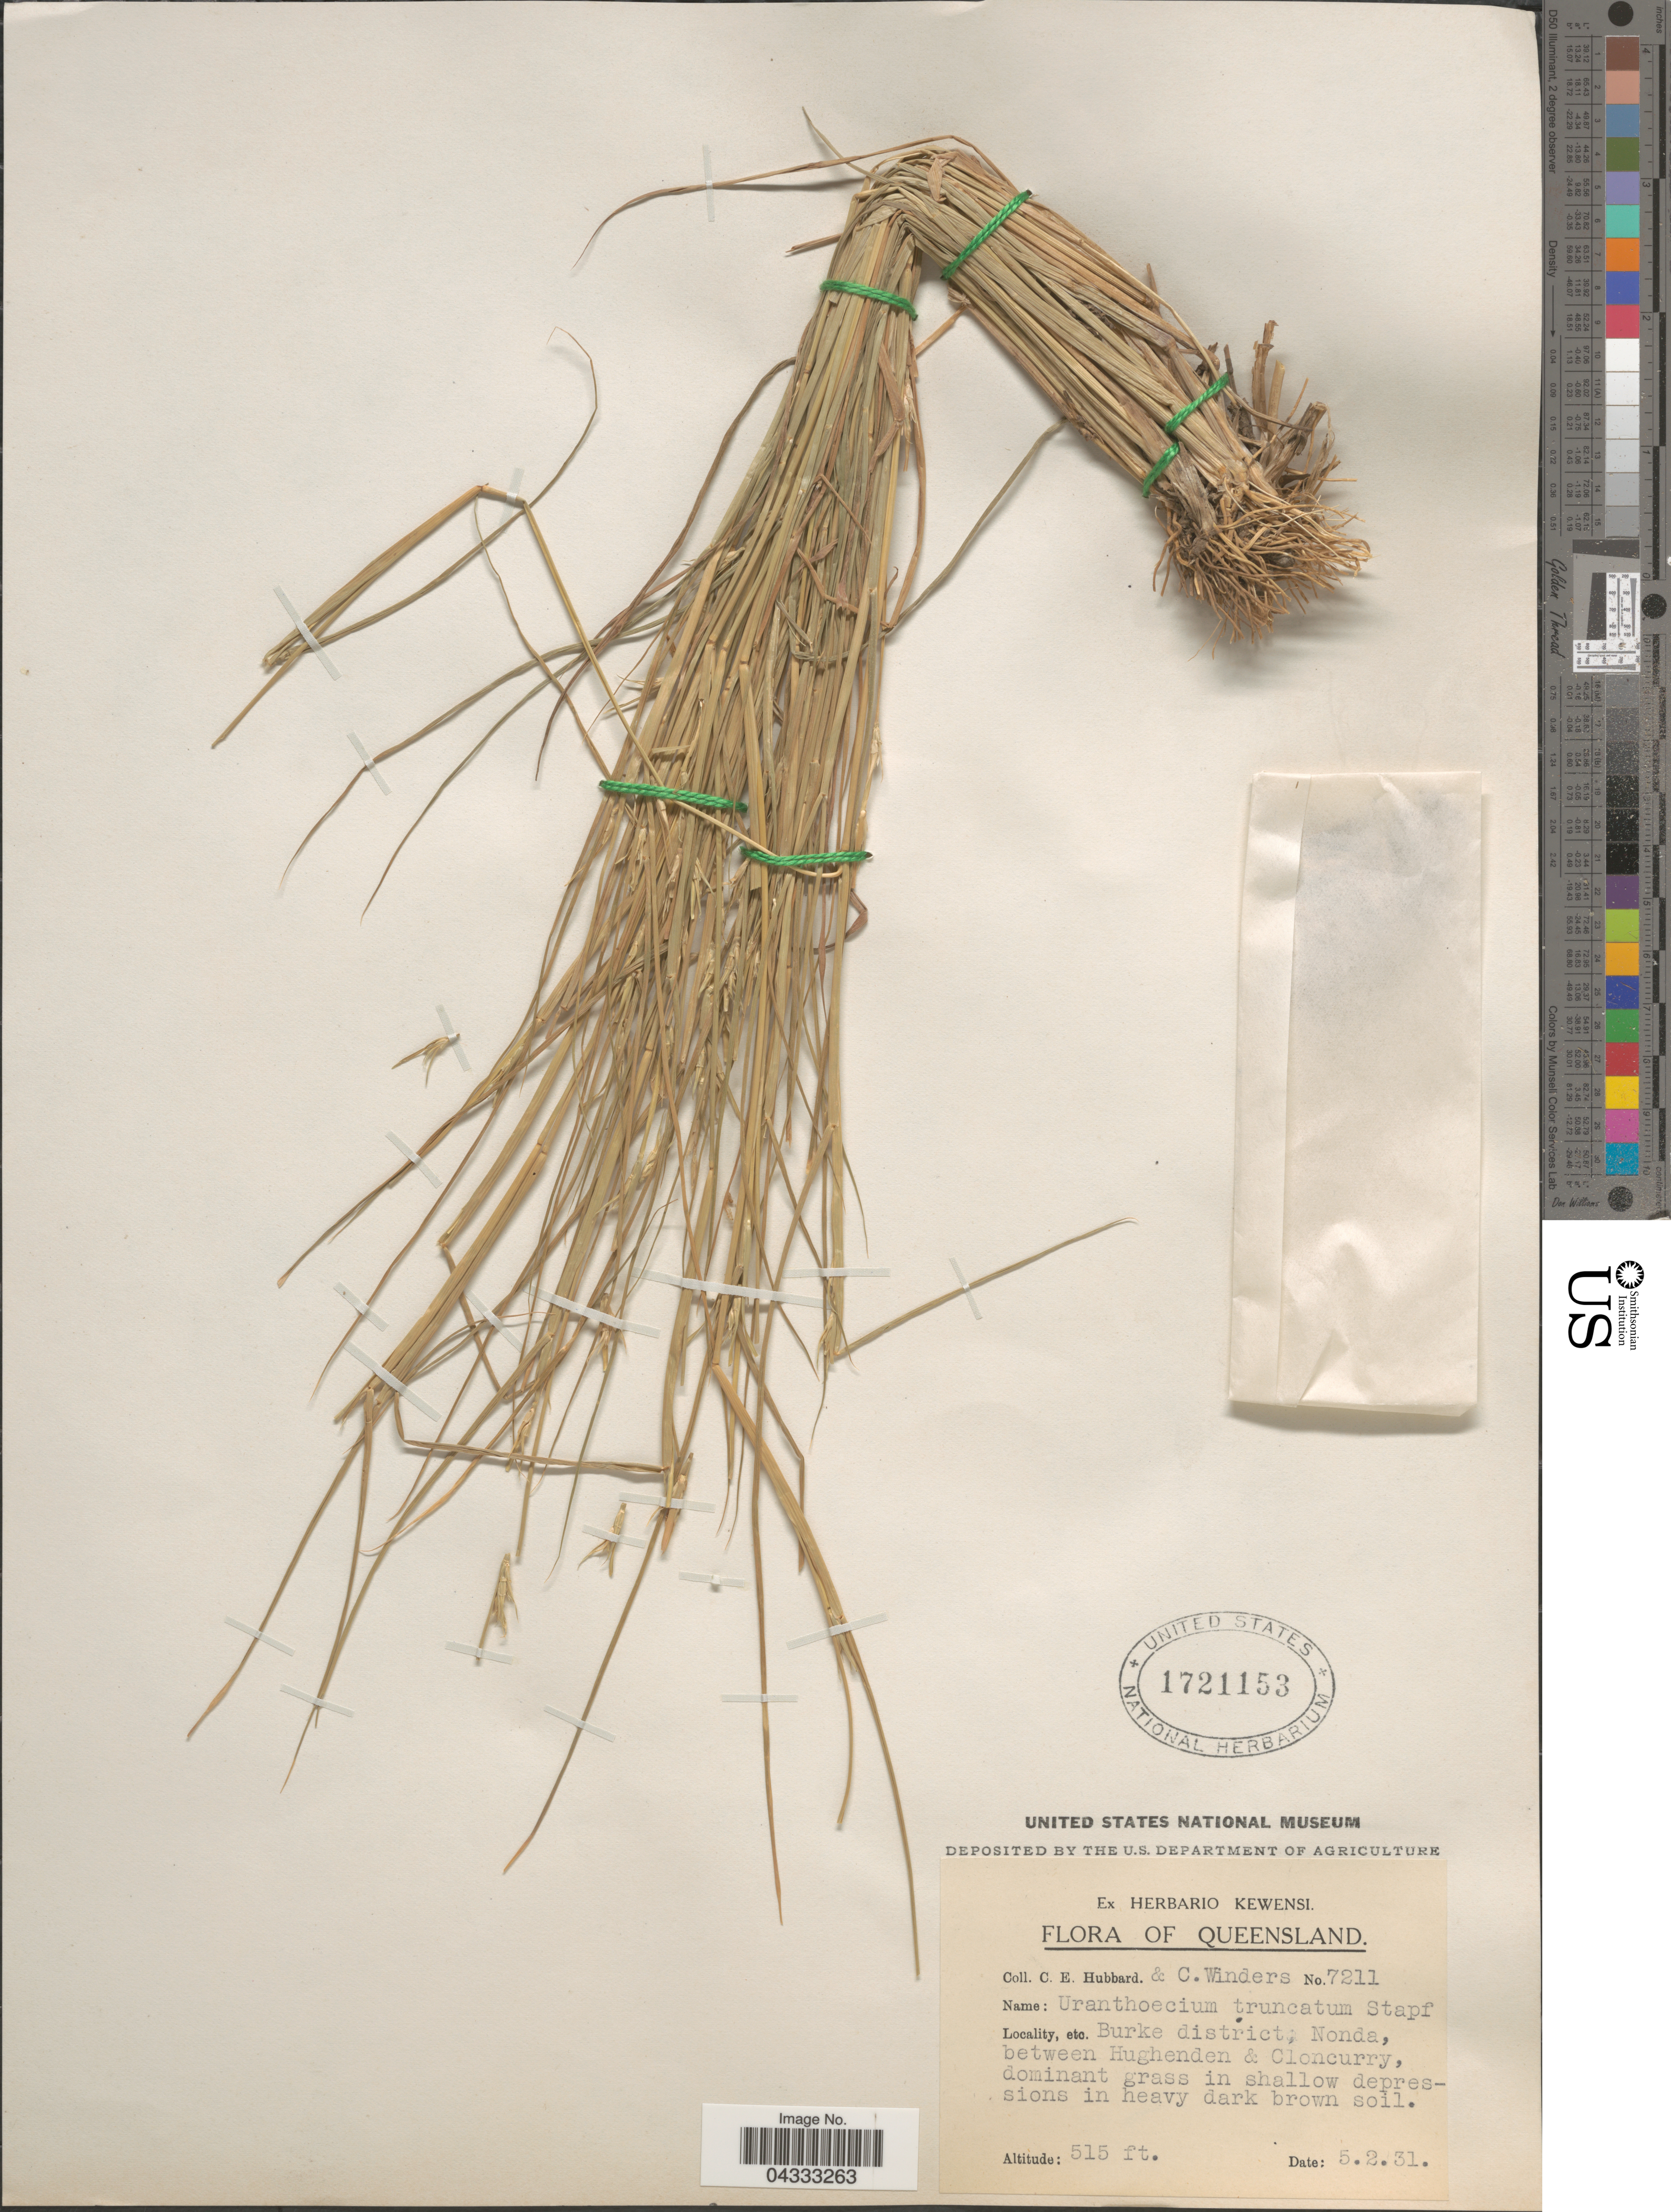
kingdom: Plantae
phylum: Tracheophyta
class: Liliopsida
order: Poales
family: Poaceae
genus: Uranthoecium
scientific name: Uranthoecium truncatum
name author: (Maiden & Betche) Stapf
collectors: C. E. Hubbard & C. Winders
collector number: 7211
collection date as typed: Transcribed d/m/y: 5/2/31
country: Australia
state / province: Queensland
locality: Burke District; Nonda, between Hughenden & Cloncurry.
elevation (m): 157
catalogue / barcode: US 1721153